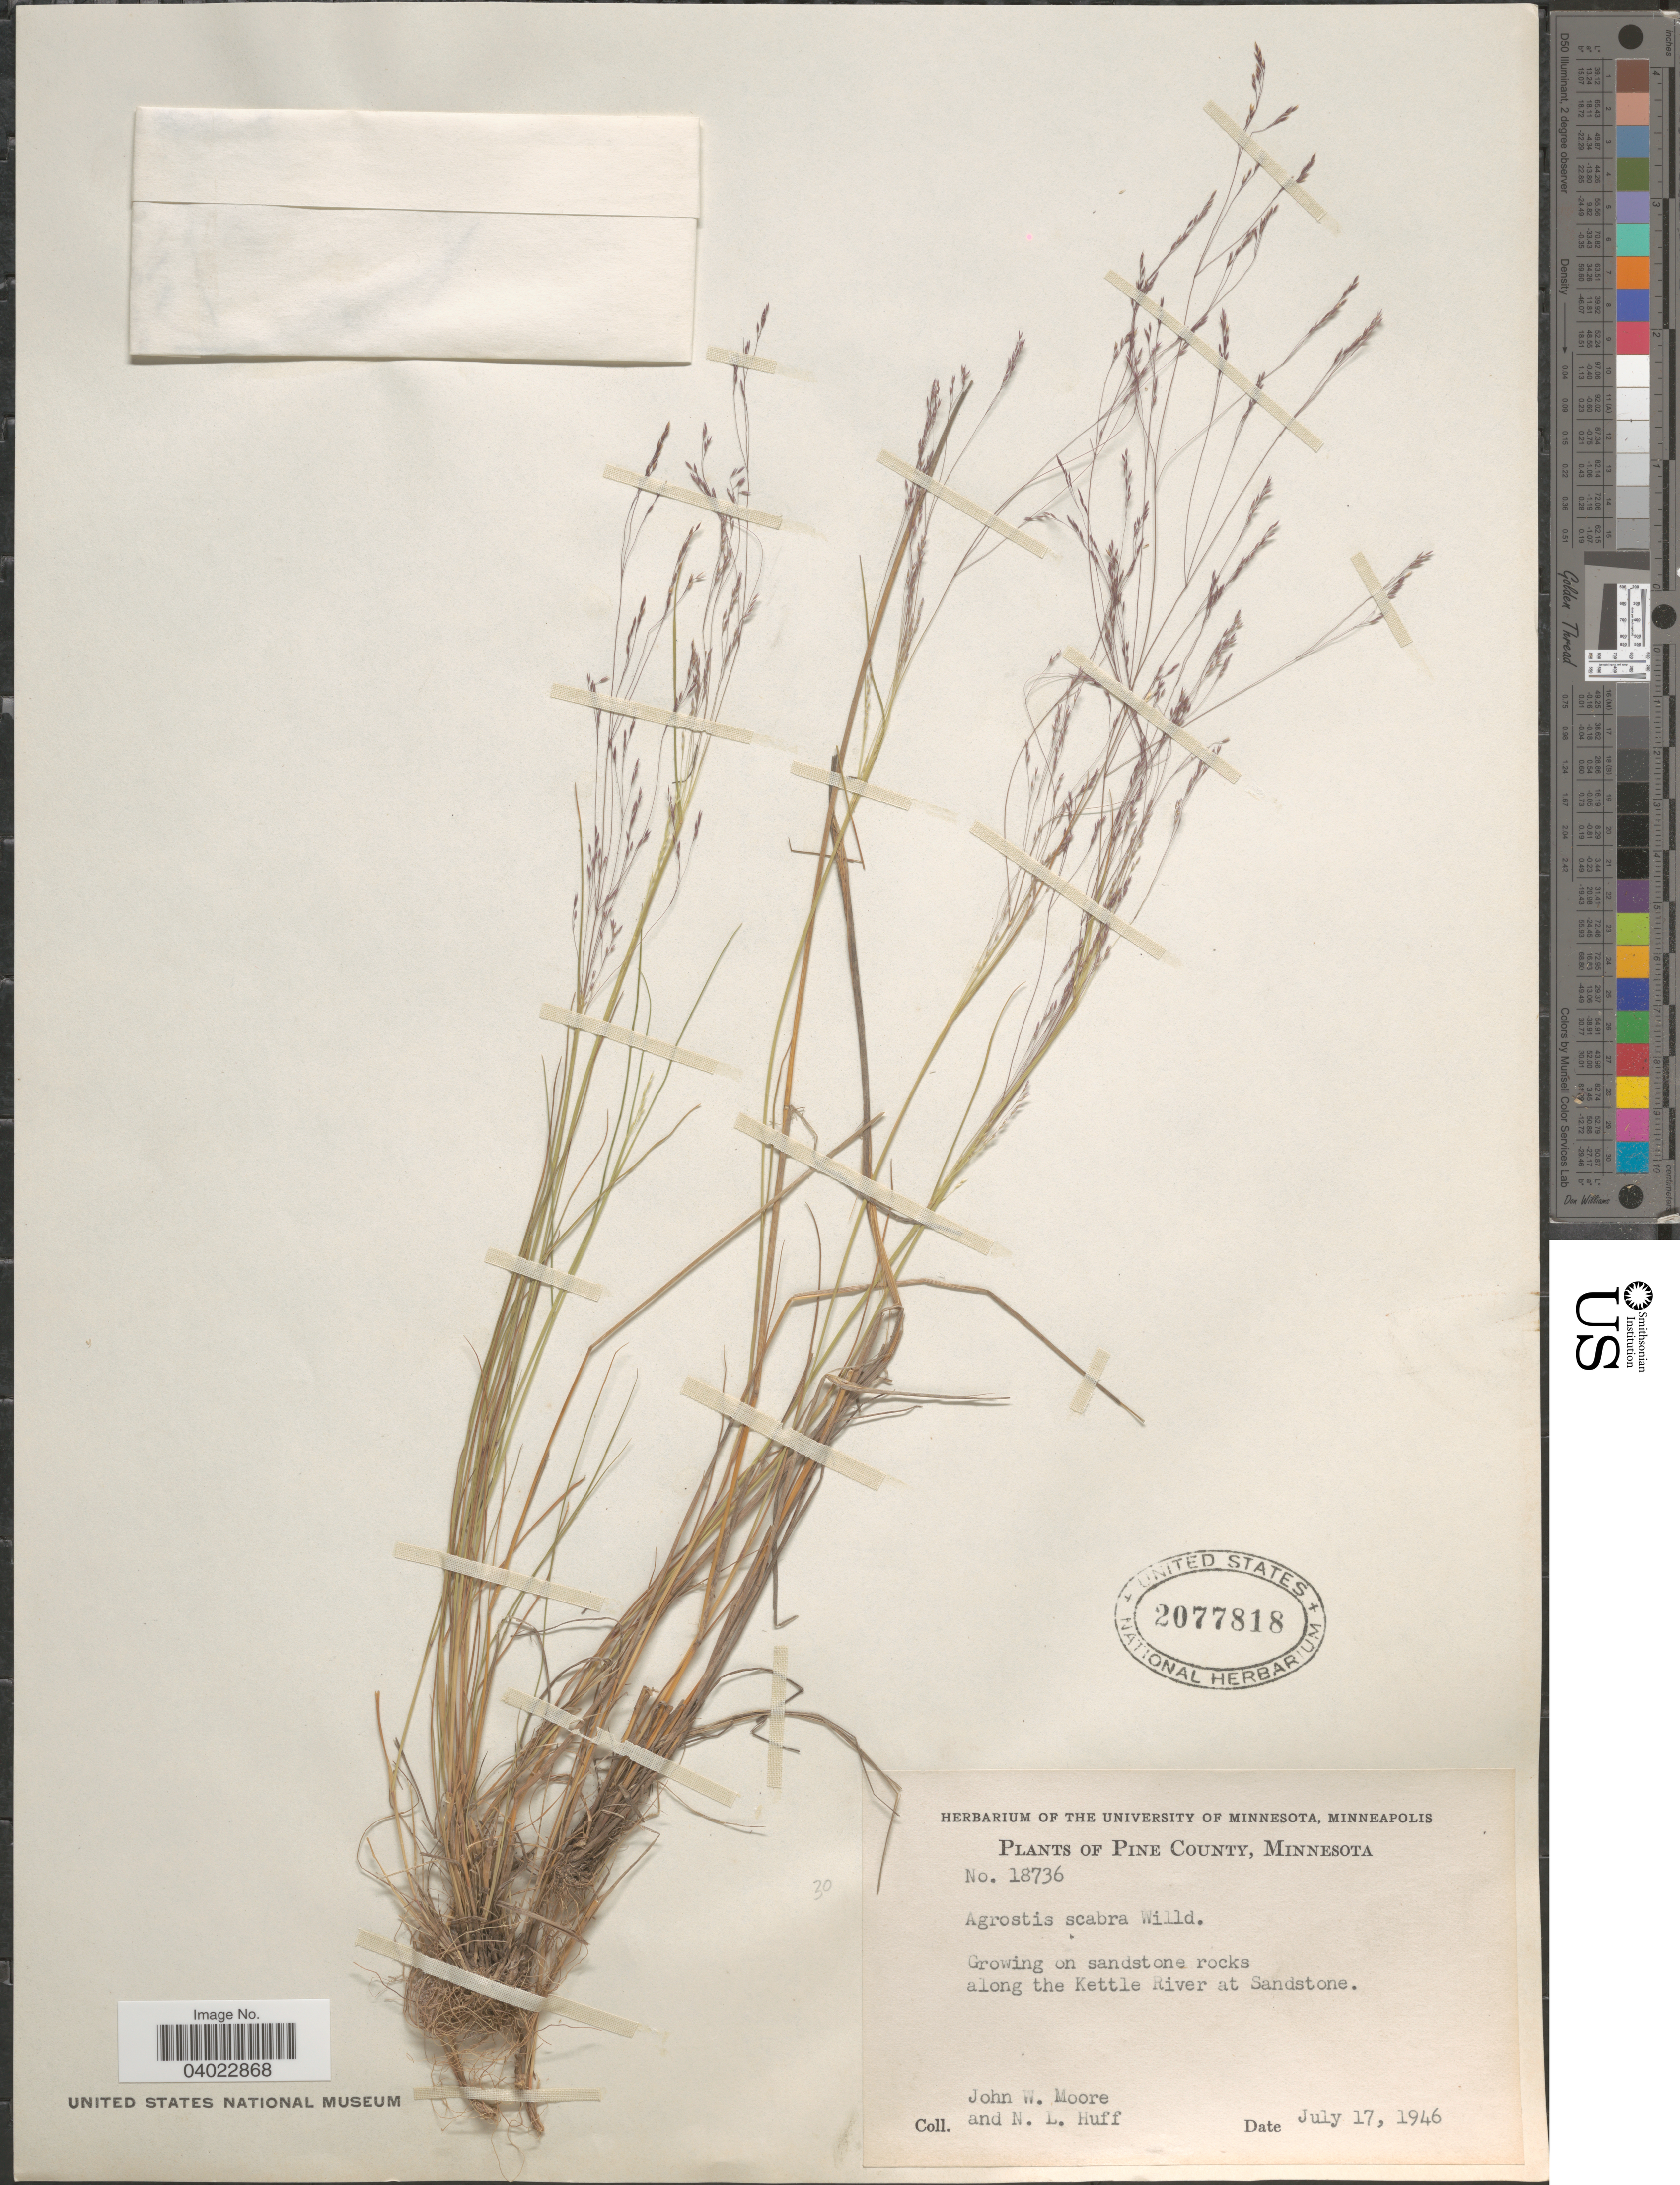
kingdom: Plantae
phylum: Tracheophyta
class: Liliopsida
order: Poales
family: Poaceae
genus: Agrostis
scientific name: Agrostis scabra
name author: Willd.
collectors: J. Moore & N. Huff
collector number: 18736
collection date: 1946-07-17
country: United States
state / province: Minnesota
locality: Pine County. Along the Kettle River at Sandstone.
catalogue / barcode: US 2077818